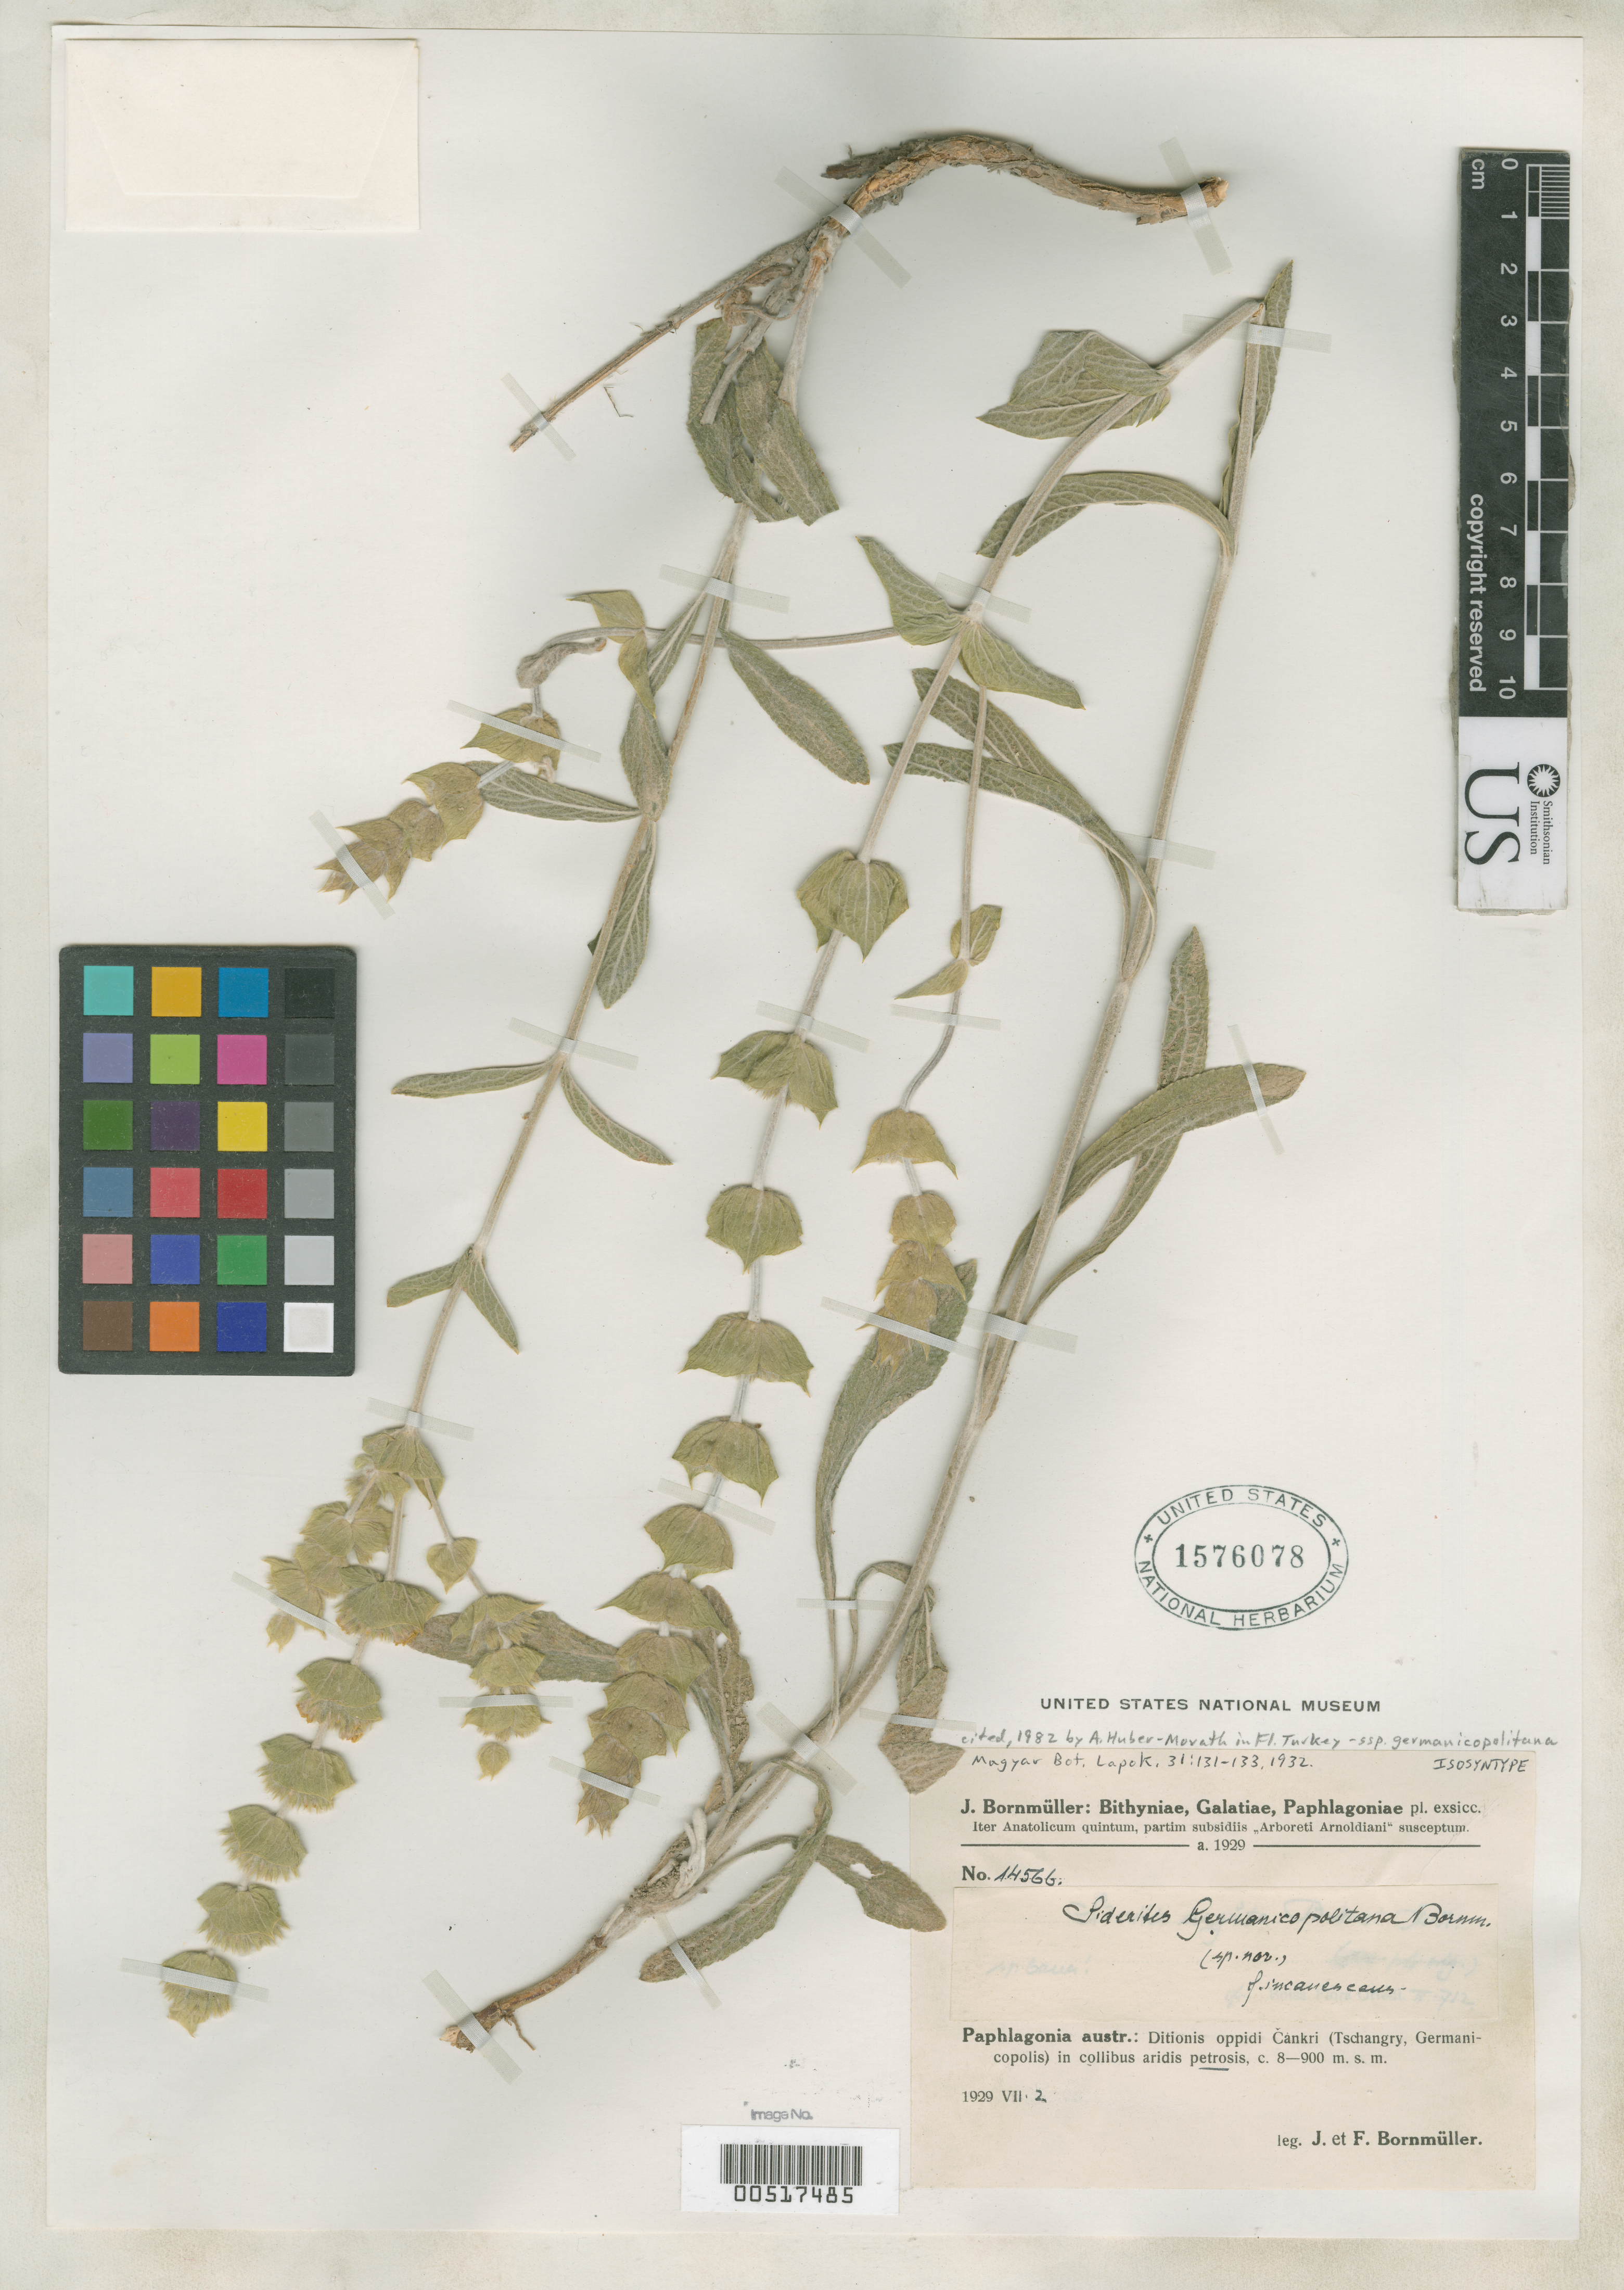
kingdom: Plantae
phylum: Tracheophyta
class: Magnoliopsida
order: Lamiales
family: Lamiaceae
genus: Sideritis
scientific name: Sideritis germanicopolitiana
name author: Bornm.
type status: Isosyntype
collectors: J. Bornmüller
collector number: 14566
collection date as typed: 02 Jul 1929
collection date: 1929-07-02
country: Turkey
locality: Paphlagonia, Ditionis oppidi Crankri (Tschangry, Germanicopolis), in collibus aridis Petrosis.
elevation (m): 800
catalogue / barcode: US 1576078